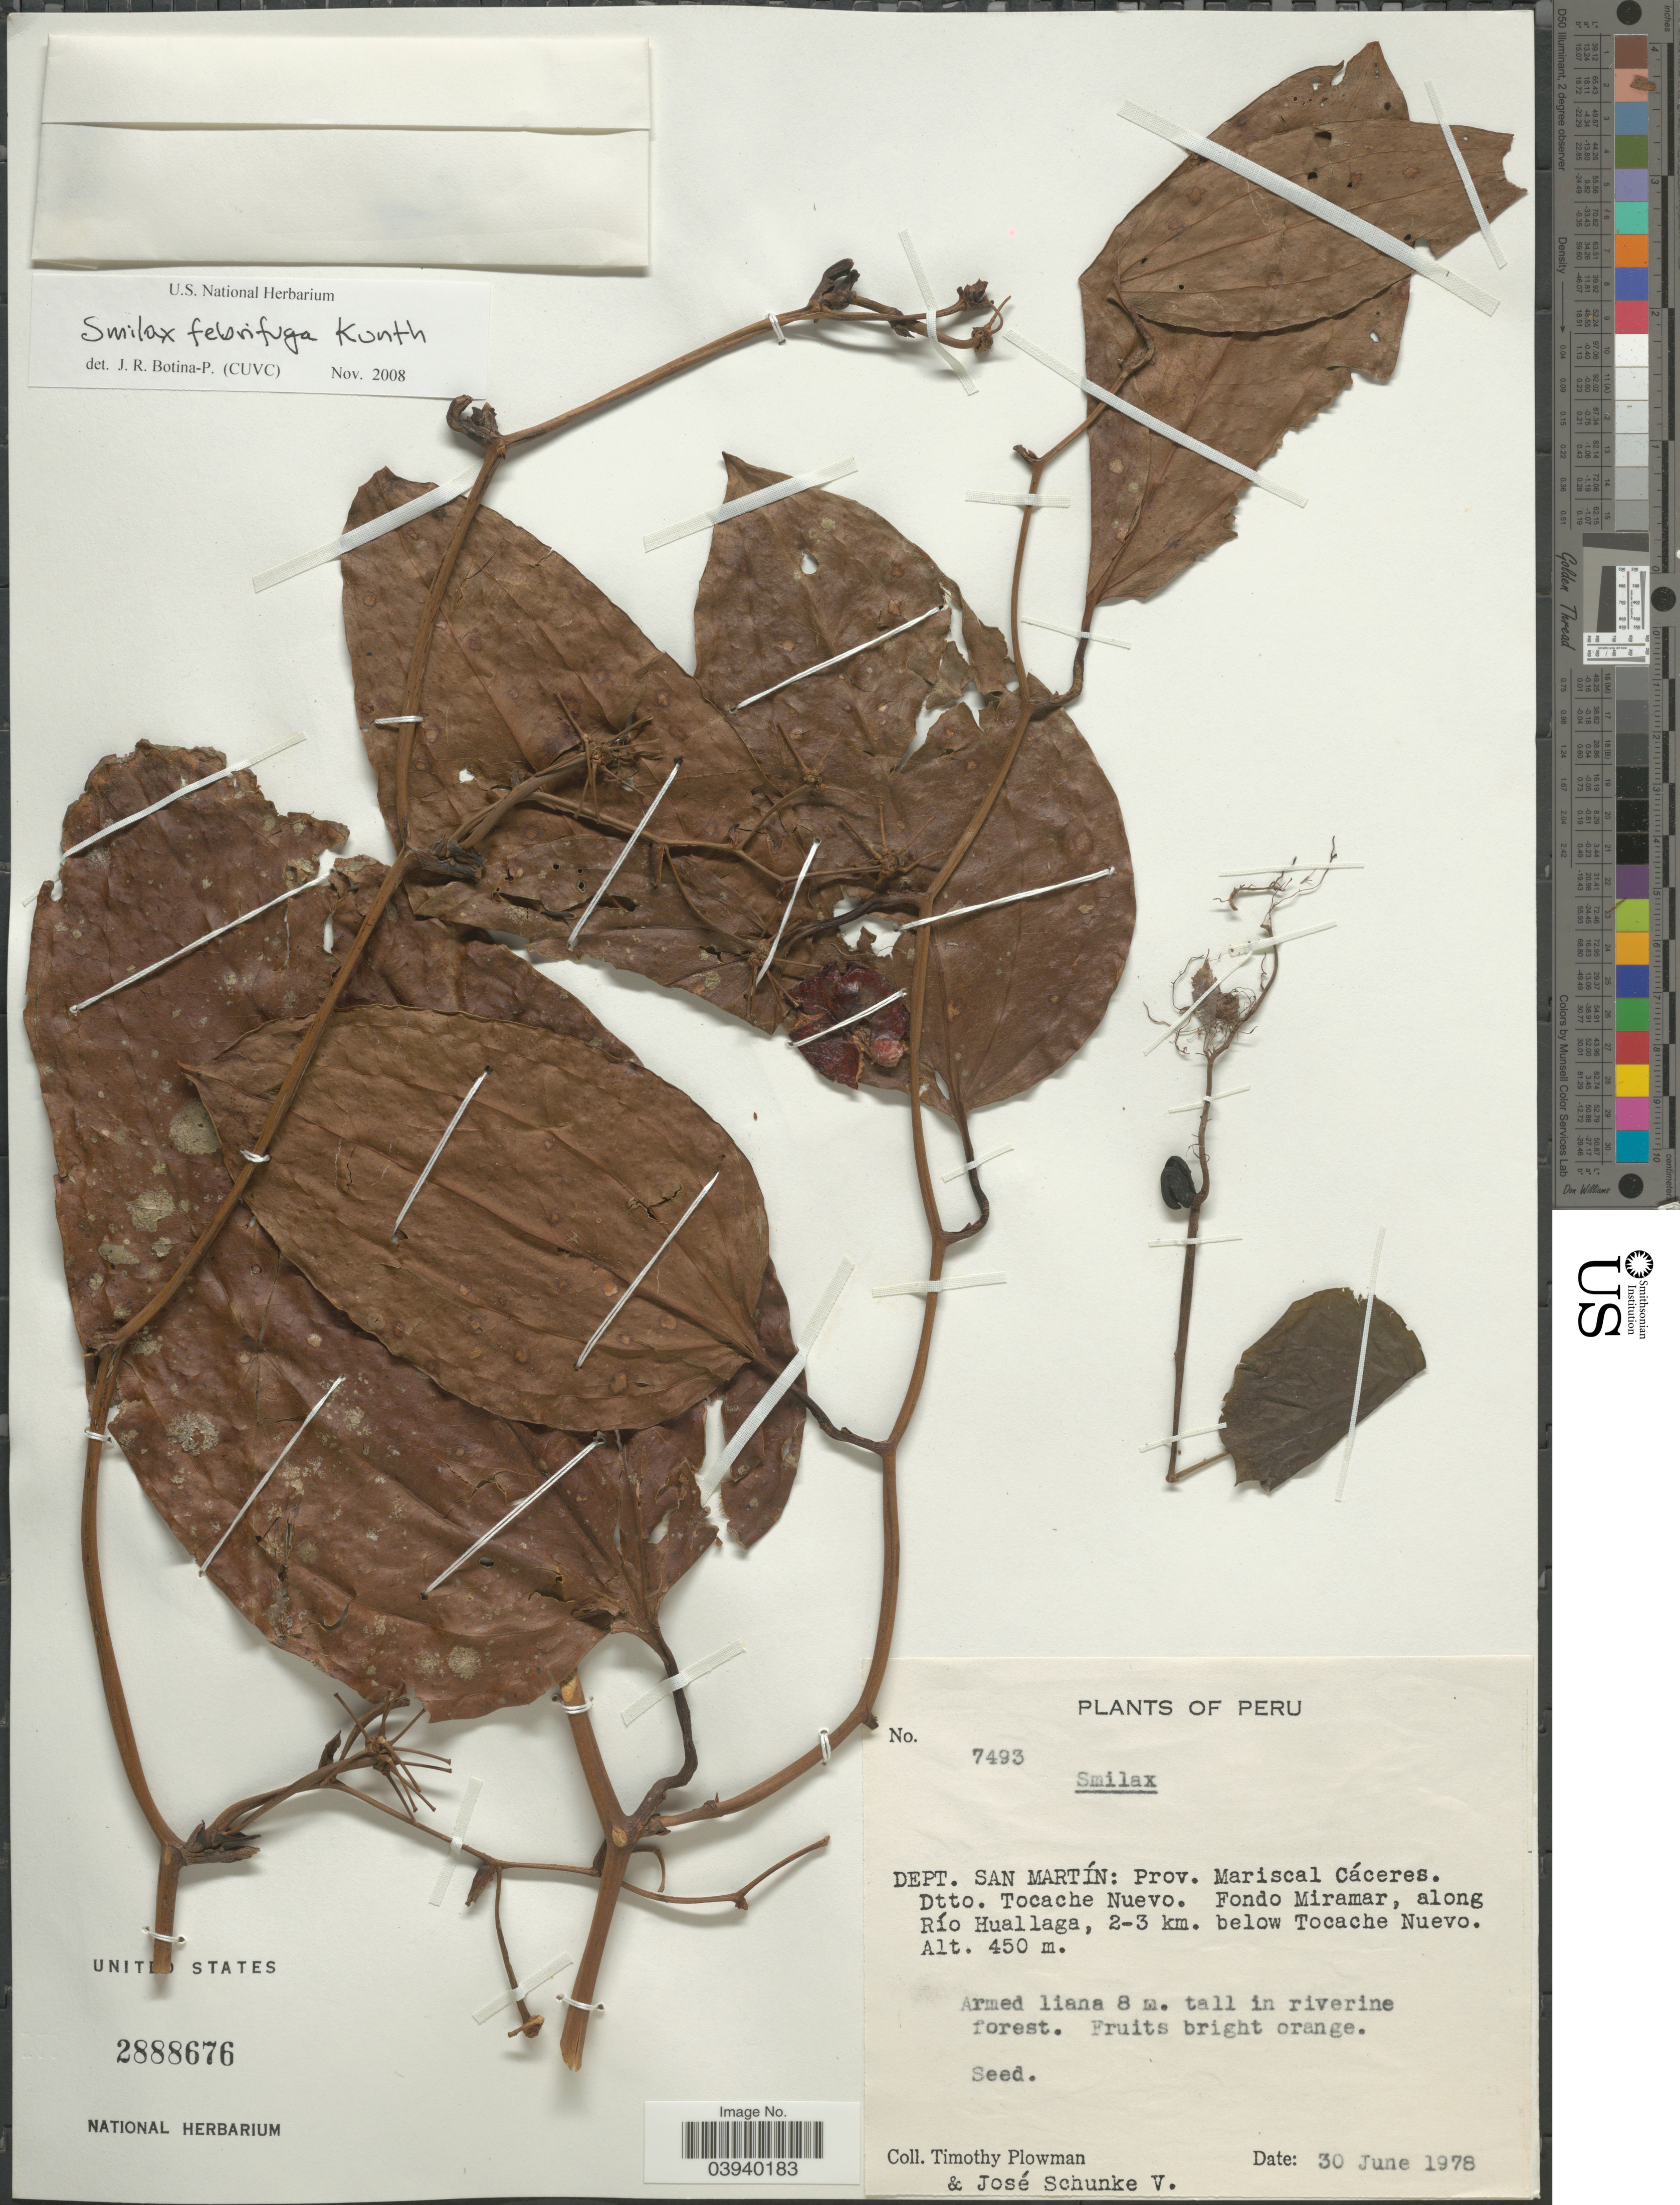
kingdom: Plantae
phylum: Tracheophyta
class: Liliopsida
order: Liliales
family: Smilacaceae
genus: Smilax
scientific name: Smilax febrifuga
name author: Kunth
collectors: T. Plowman & J. Schunke Vigo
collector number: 7493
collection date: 1978-06-30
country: Peru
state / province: San Martín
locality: Dept. San Martín: Prov. Mariscal Cáceres. Dtto. Tocache Nuevo. Fondo Miramar, along Río Huallaga, 2-3 km. below Tocache Nuevo.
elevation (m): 450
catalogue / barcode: US 2888676